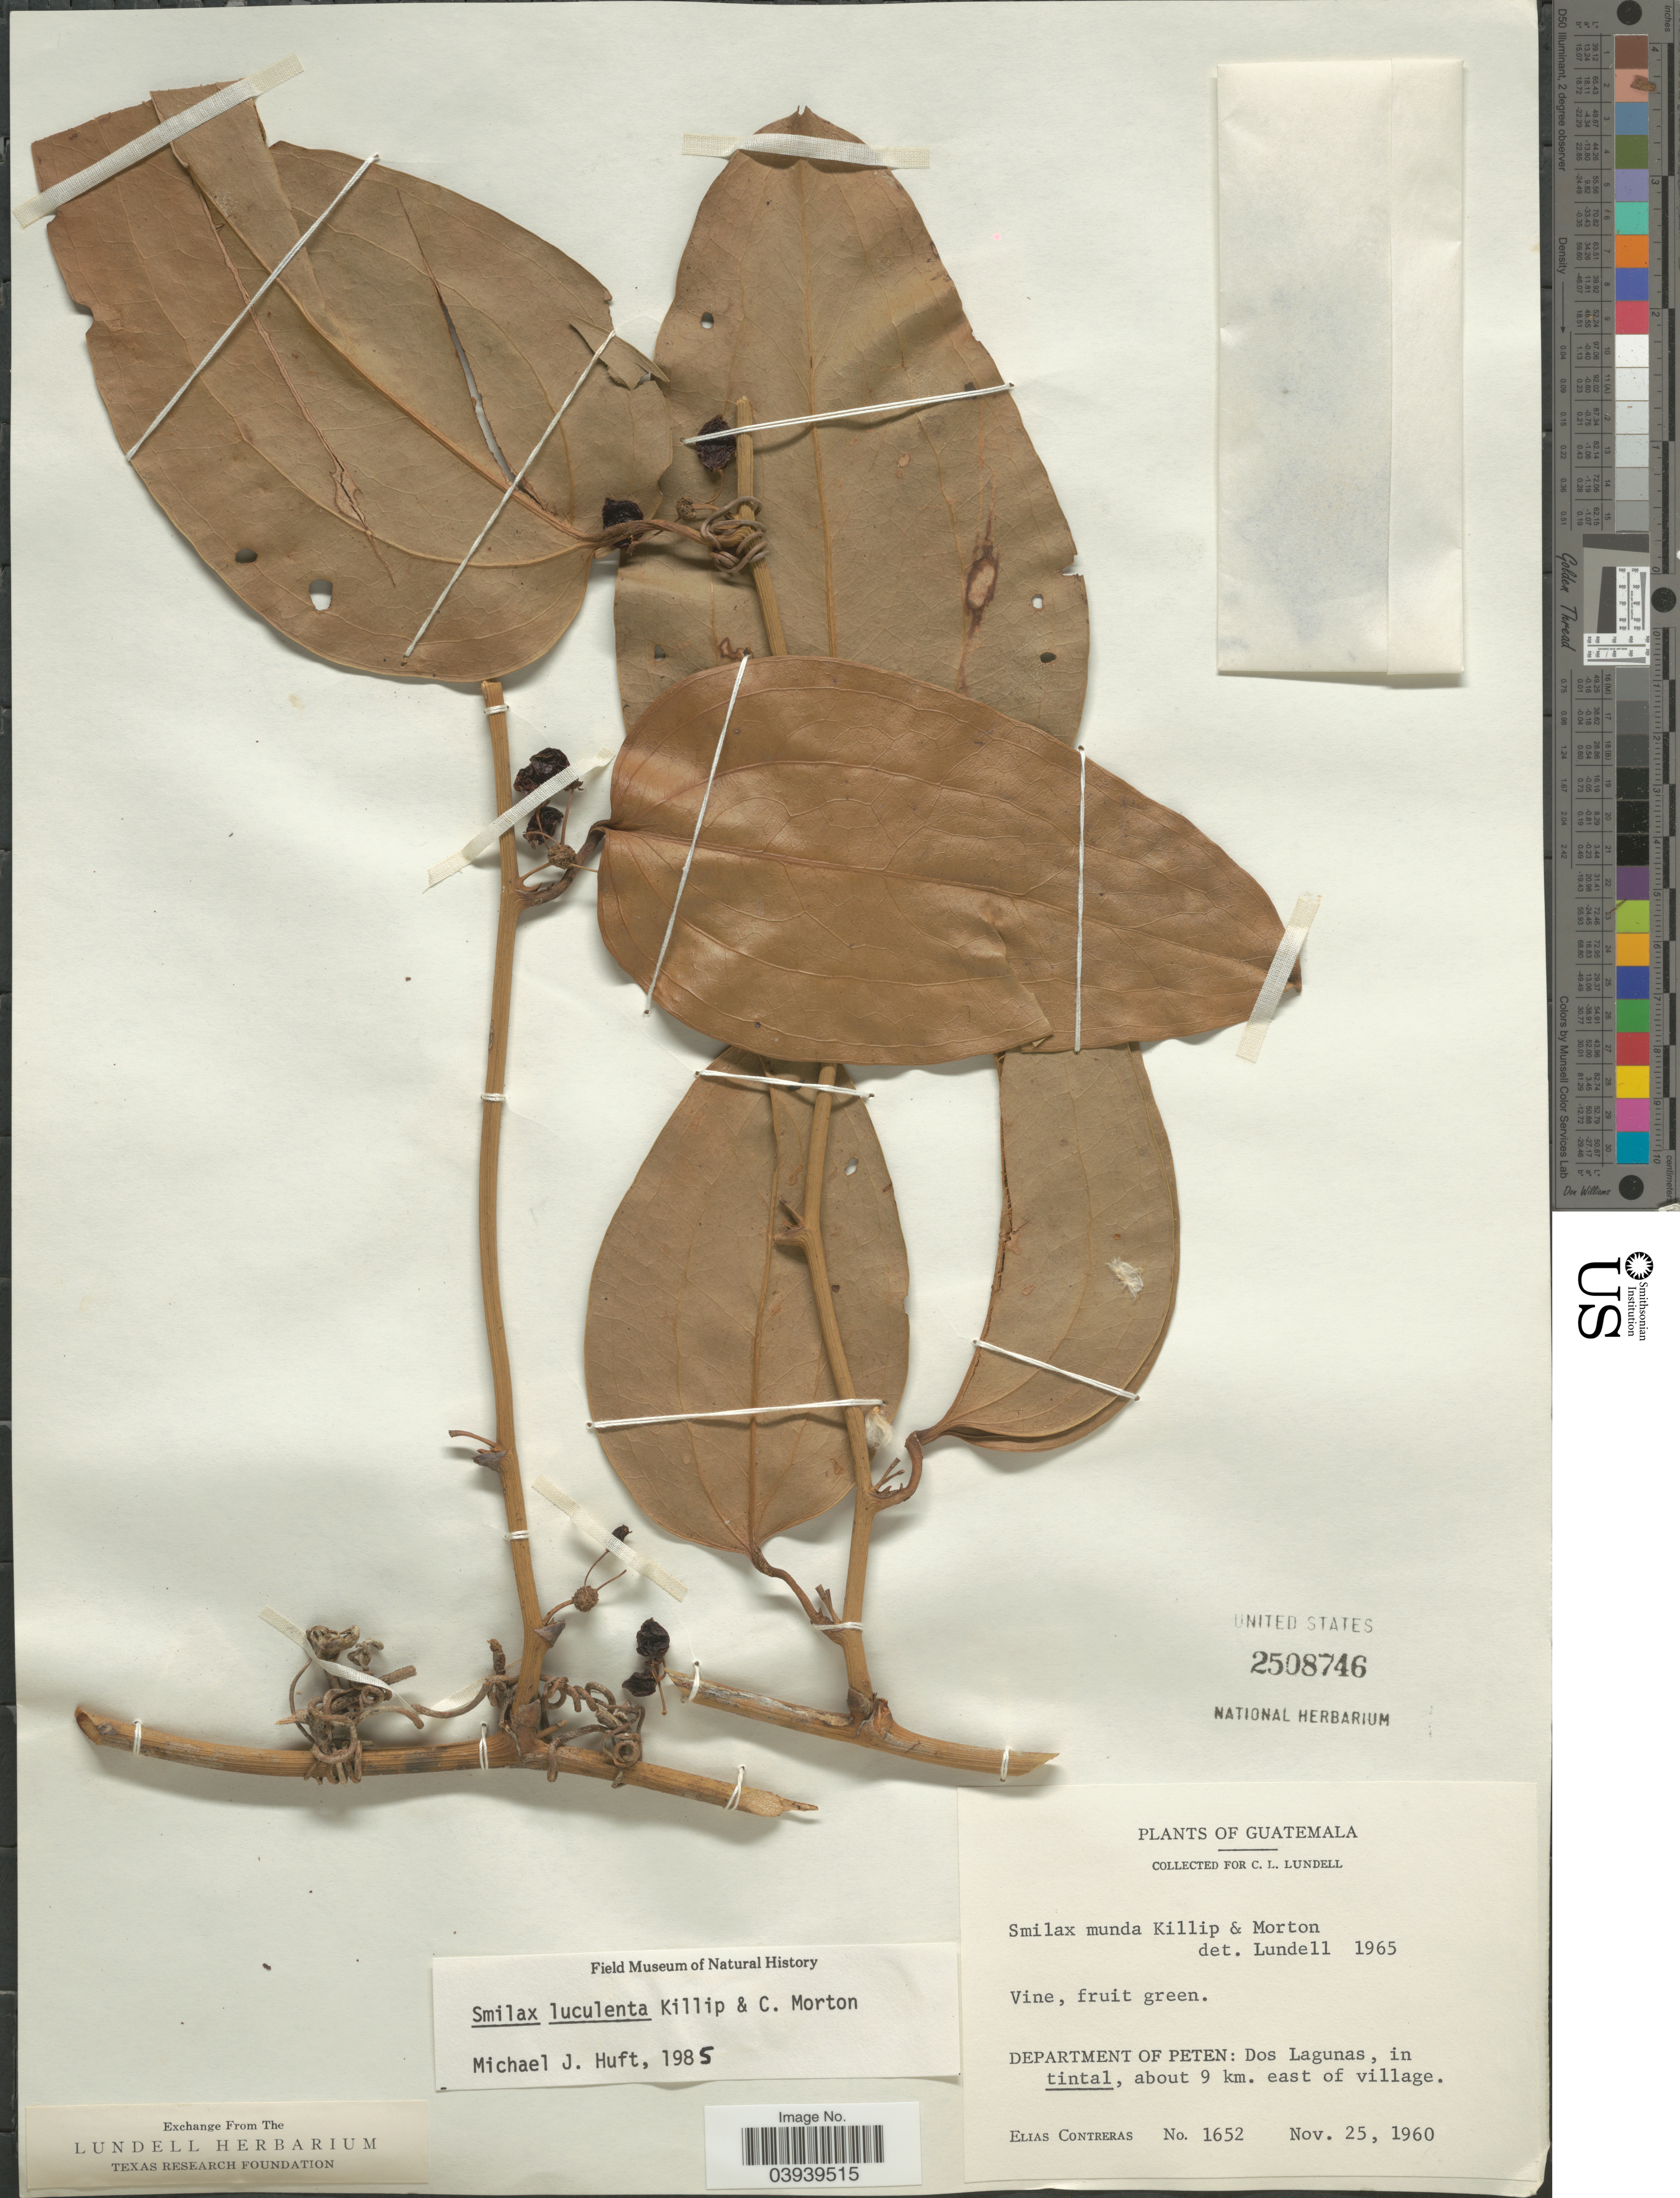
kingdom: Plantae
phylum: Tracheophyta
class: Liliopsida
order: Liliales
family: Smilacaceae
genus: Smilax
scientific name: Smilax luculenta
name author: Killip & C.V. Morton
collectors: E. Contreras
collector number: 1652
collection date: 1960-11-25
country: Guatemala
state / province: El Peten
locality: Department of Peten: Dos Lagunas, about 9 km. east of village.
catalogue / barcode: US 2508746